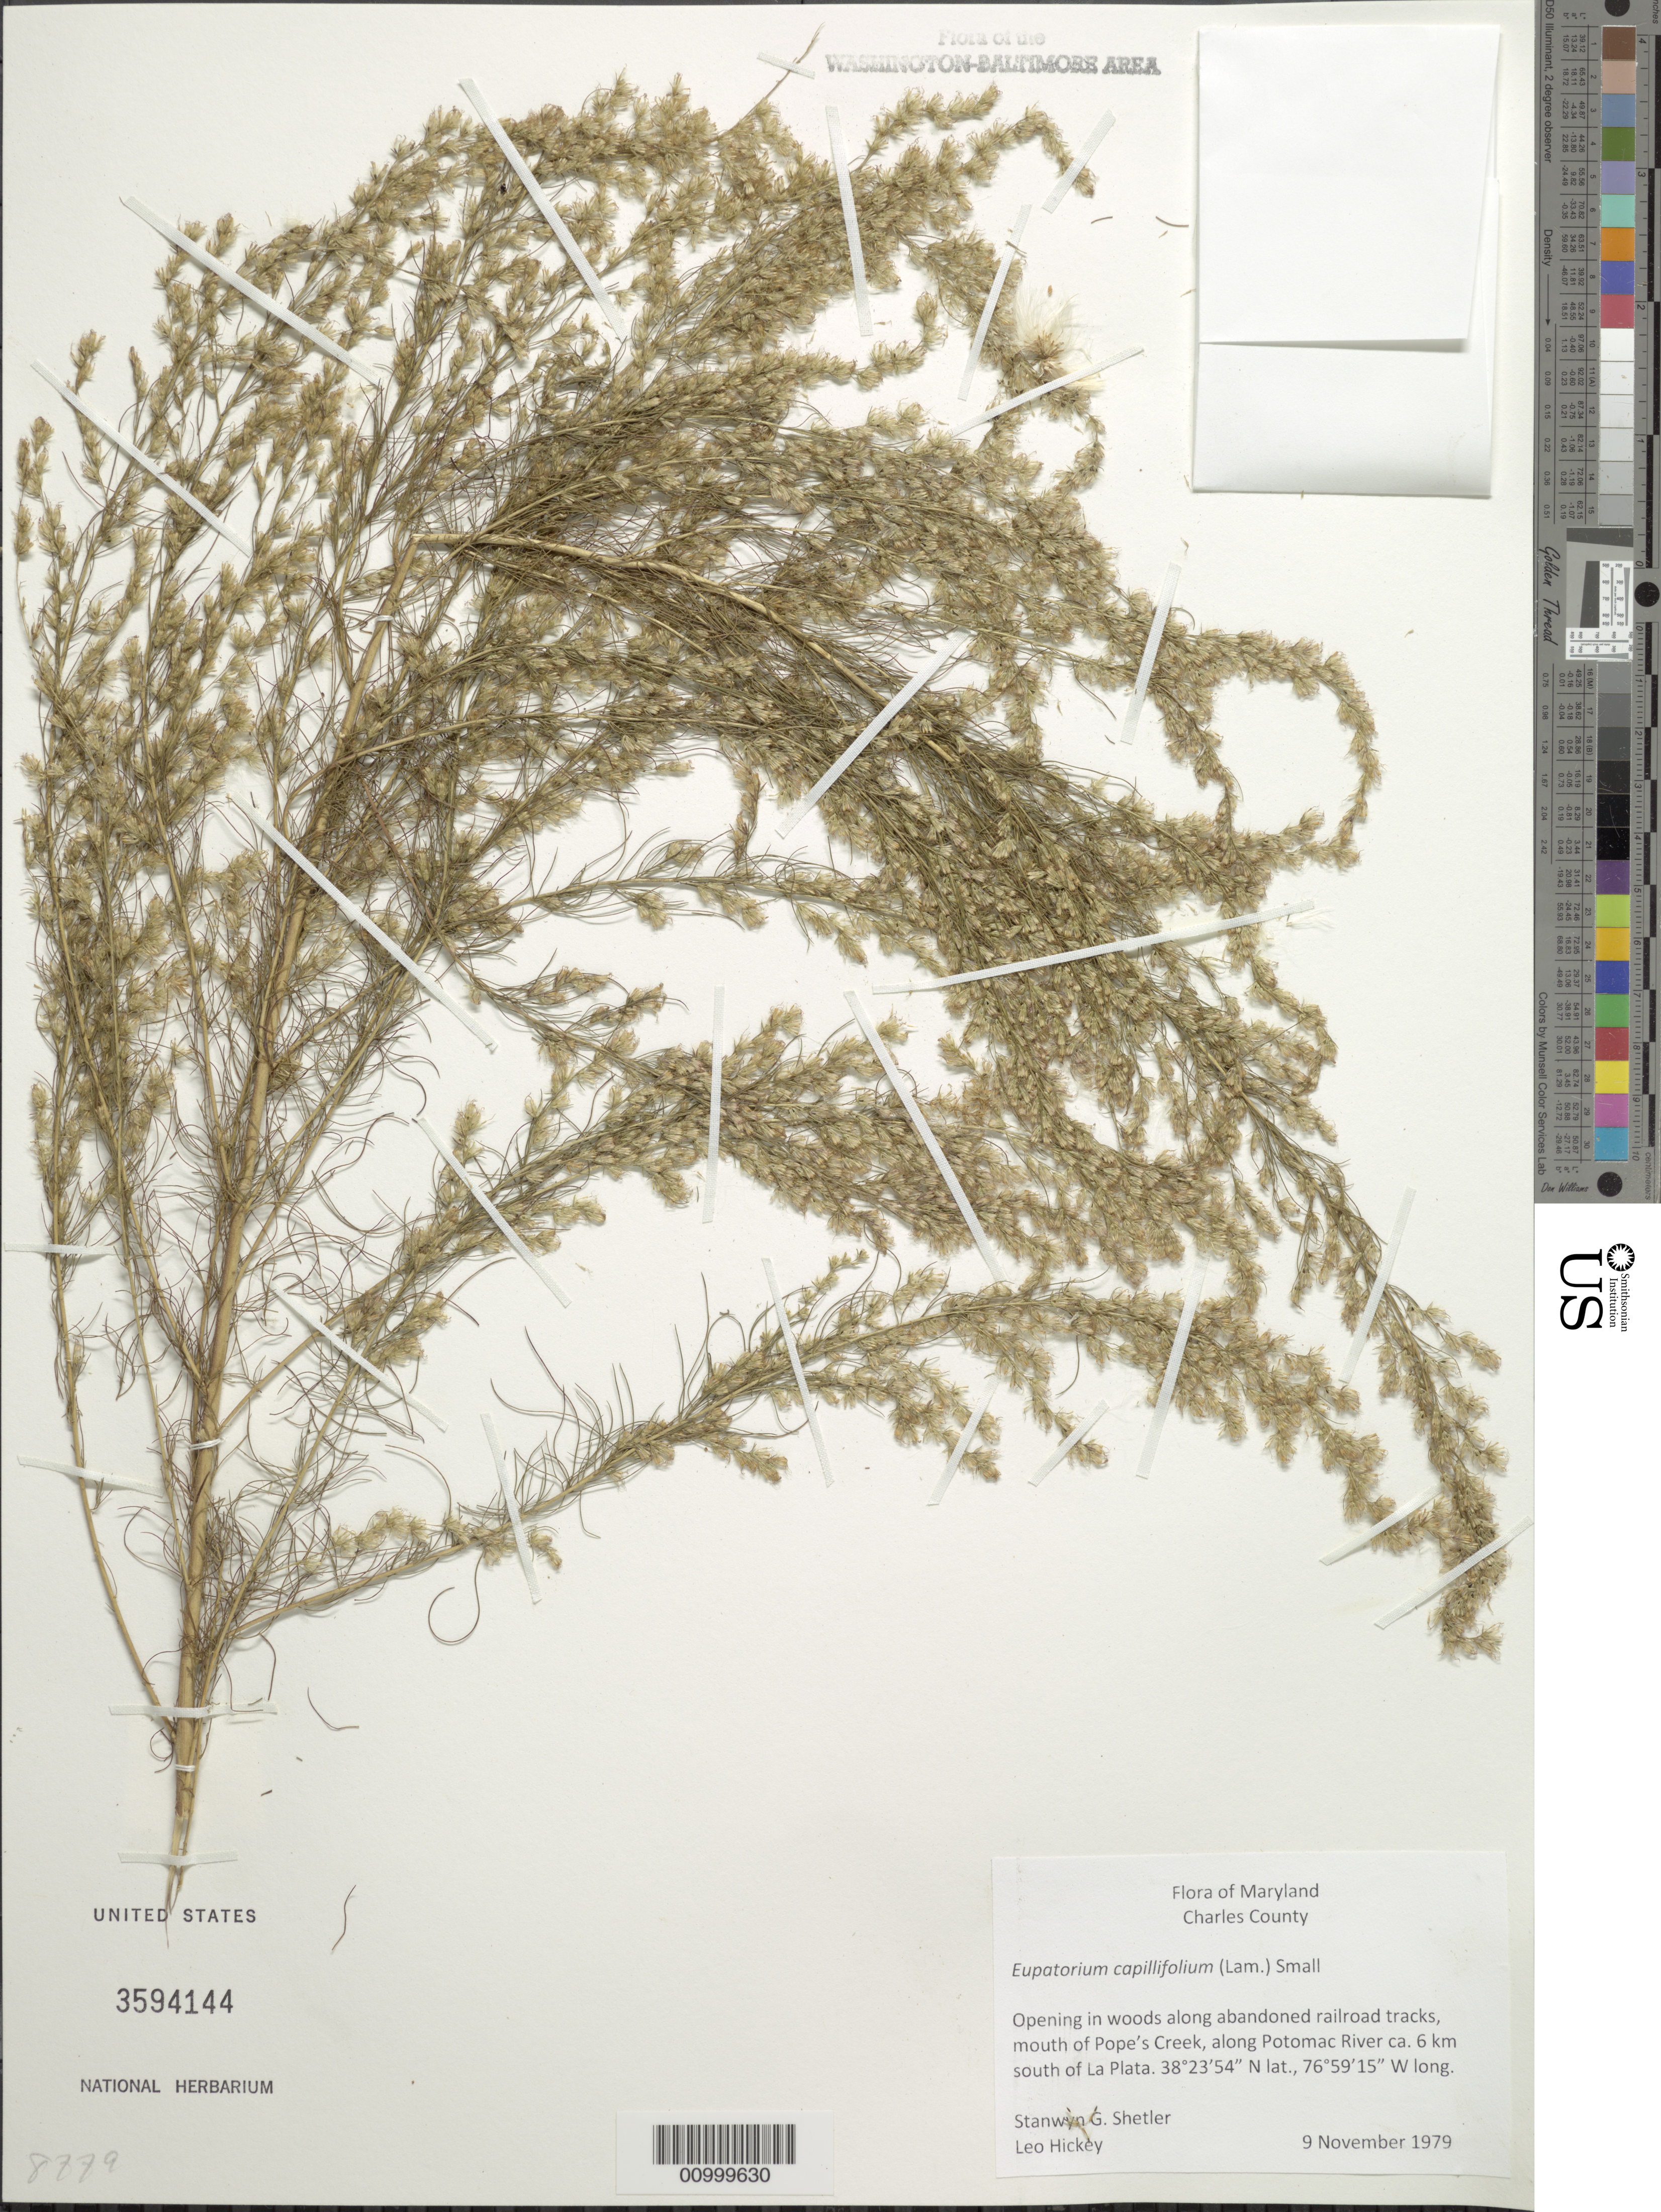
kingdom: Plantae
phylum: Tracheophyta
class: Magnoliopsida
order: Asterales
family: Asteraceae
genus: Eupatorium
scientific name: Eupatorium capillifolium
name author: (Lam.) Small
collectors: S. Shetler & L. Hickey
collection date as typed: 9 November 1979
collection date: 1979-11-09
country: United States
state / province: Maryland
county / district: Charles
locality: Mouth of Pope's Creek, ca. 6 km. S of La Plata. along Potomac River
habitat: opening in woods along railroad tracks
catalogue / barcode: US 3594144